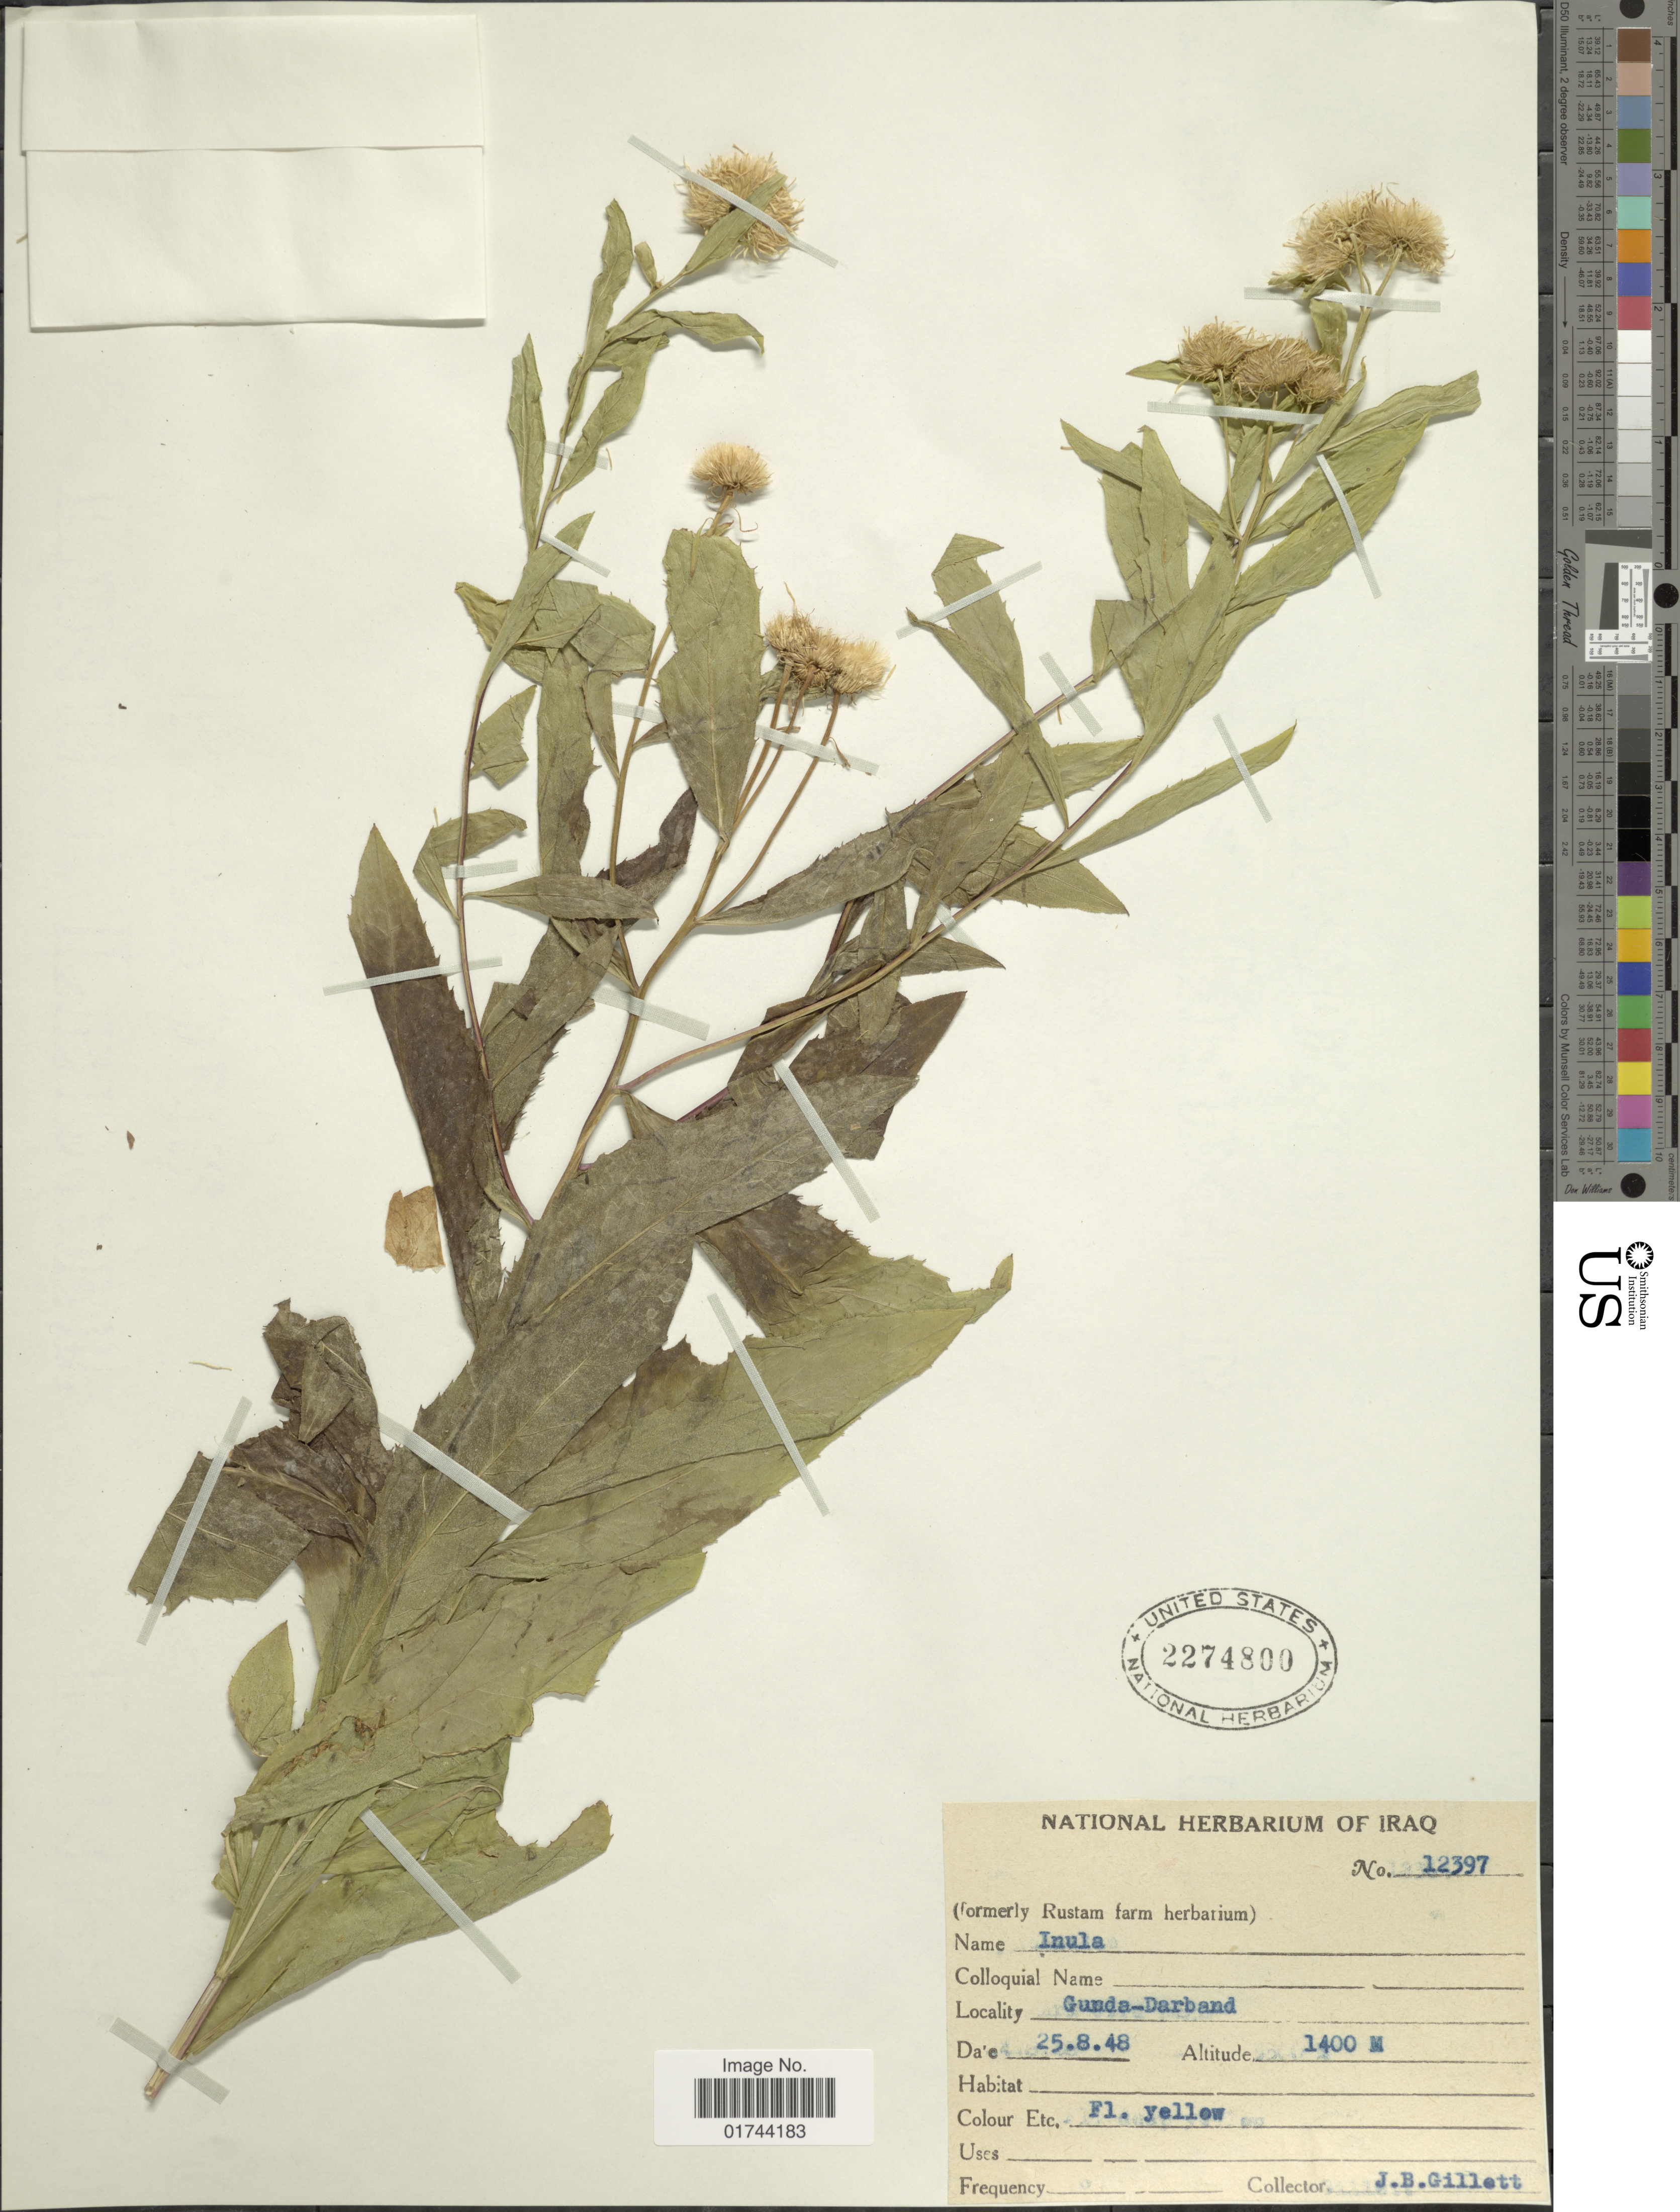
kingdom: Plantae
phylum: Tracheophyta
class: Magnoliopsida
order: Asterales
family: Asteraceae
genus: Inula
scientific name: Inula sp.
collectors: J. B. Gillett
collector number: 12397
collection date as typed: Transcribed d/m/y: 25/8/48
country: Iran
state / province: Tehran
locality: Gunda-Darband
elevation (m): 1400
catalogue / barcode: US 2274800